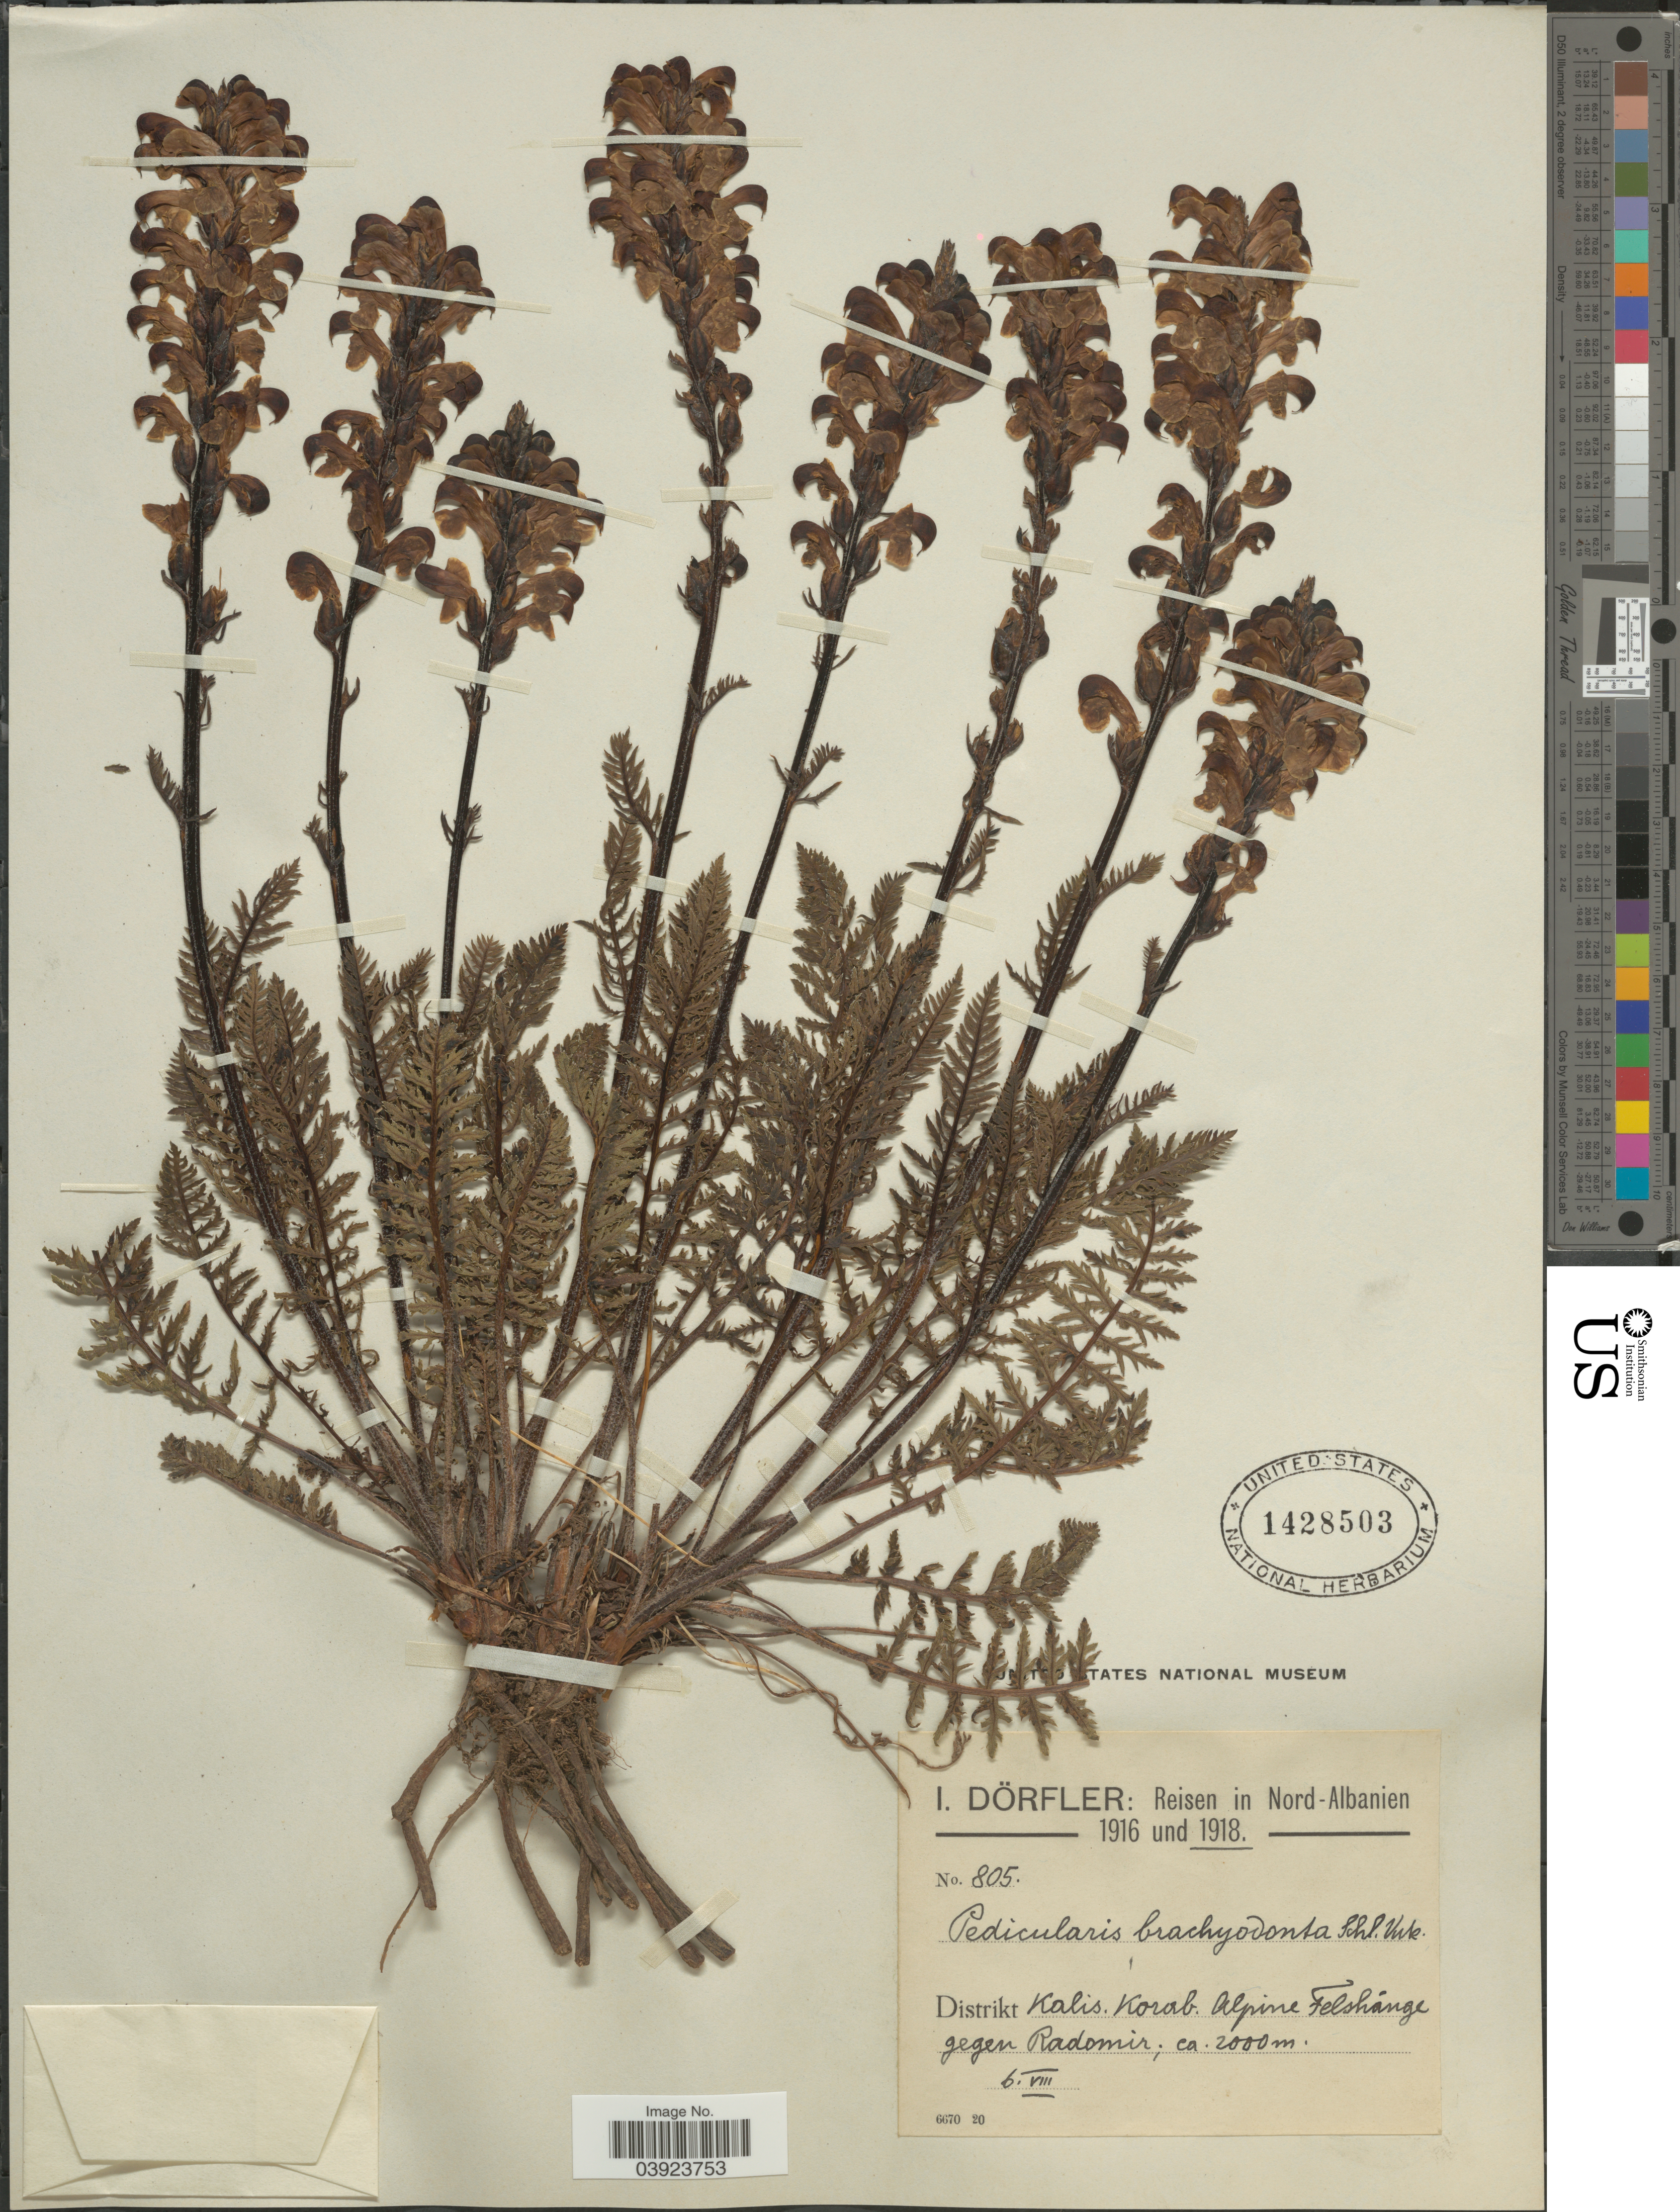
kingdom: Plantae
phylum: Tracheophyta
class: Magnoliopsida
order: Lamiales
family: Orobanchaceae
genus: Pedicularis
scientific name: Pedicularis brachyodonta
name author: Schloss. & Vuk.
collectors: I. Dörfler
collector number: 805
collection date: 1918-08-06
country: Albania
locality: Nord-Albanien. Distrikt Kalis. Korab. Alpine Felshánge gegen Radomir.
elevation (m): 2000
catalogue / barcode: US 1428503